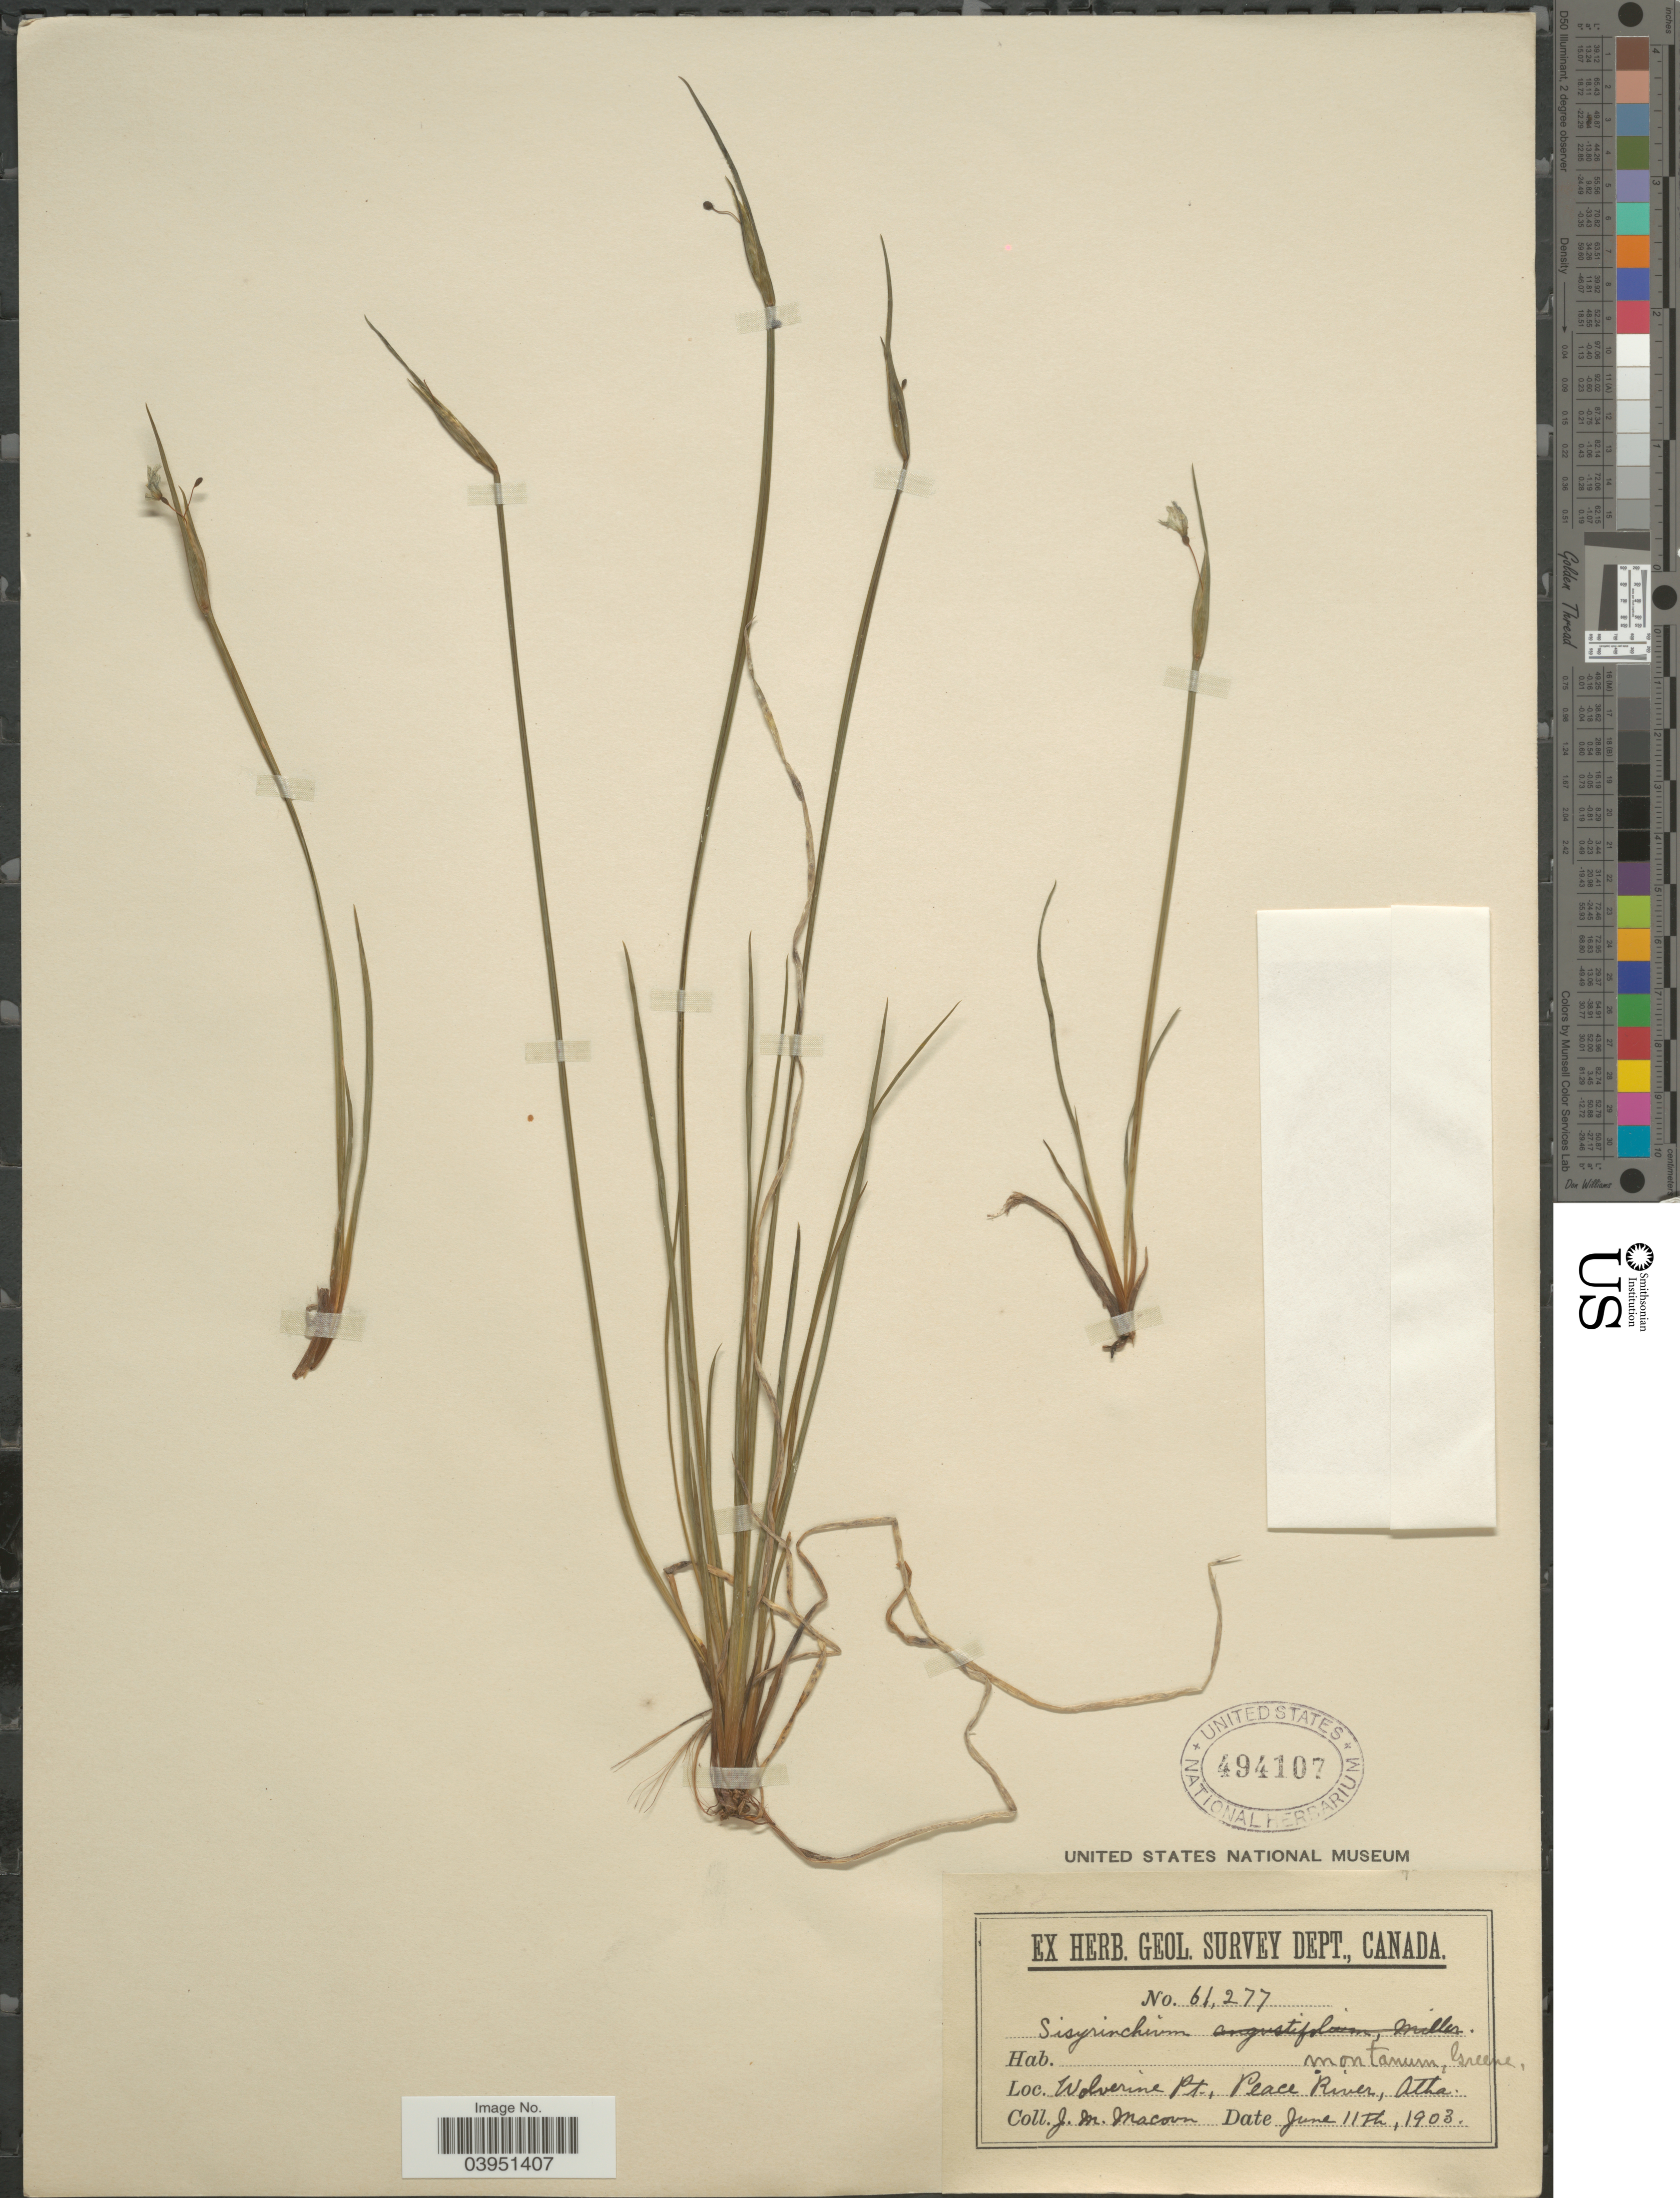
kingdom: Plantae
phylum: Tracheophyta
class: Liliopsida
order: Asparagales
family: Iridaceae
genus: Sisyrinchium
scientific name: Sisyrinchium montanum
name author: Greene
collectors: J. M. Macoun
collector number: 61277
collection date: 1903-06-11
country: Canada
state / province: British Columbia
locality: Wolverine Pt., Peace River, Atha.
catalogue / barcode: US 494107